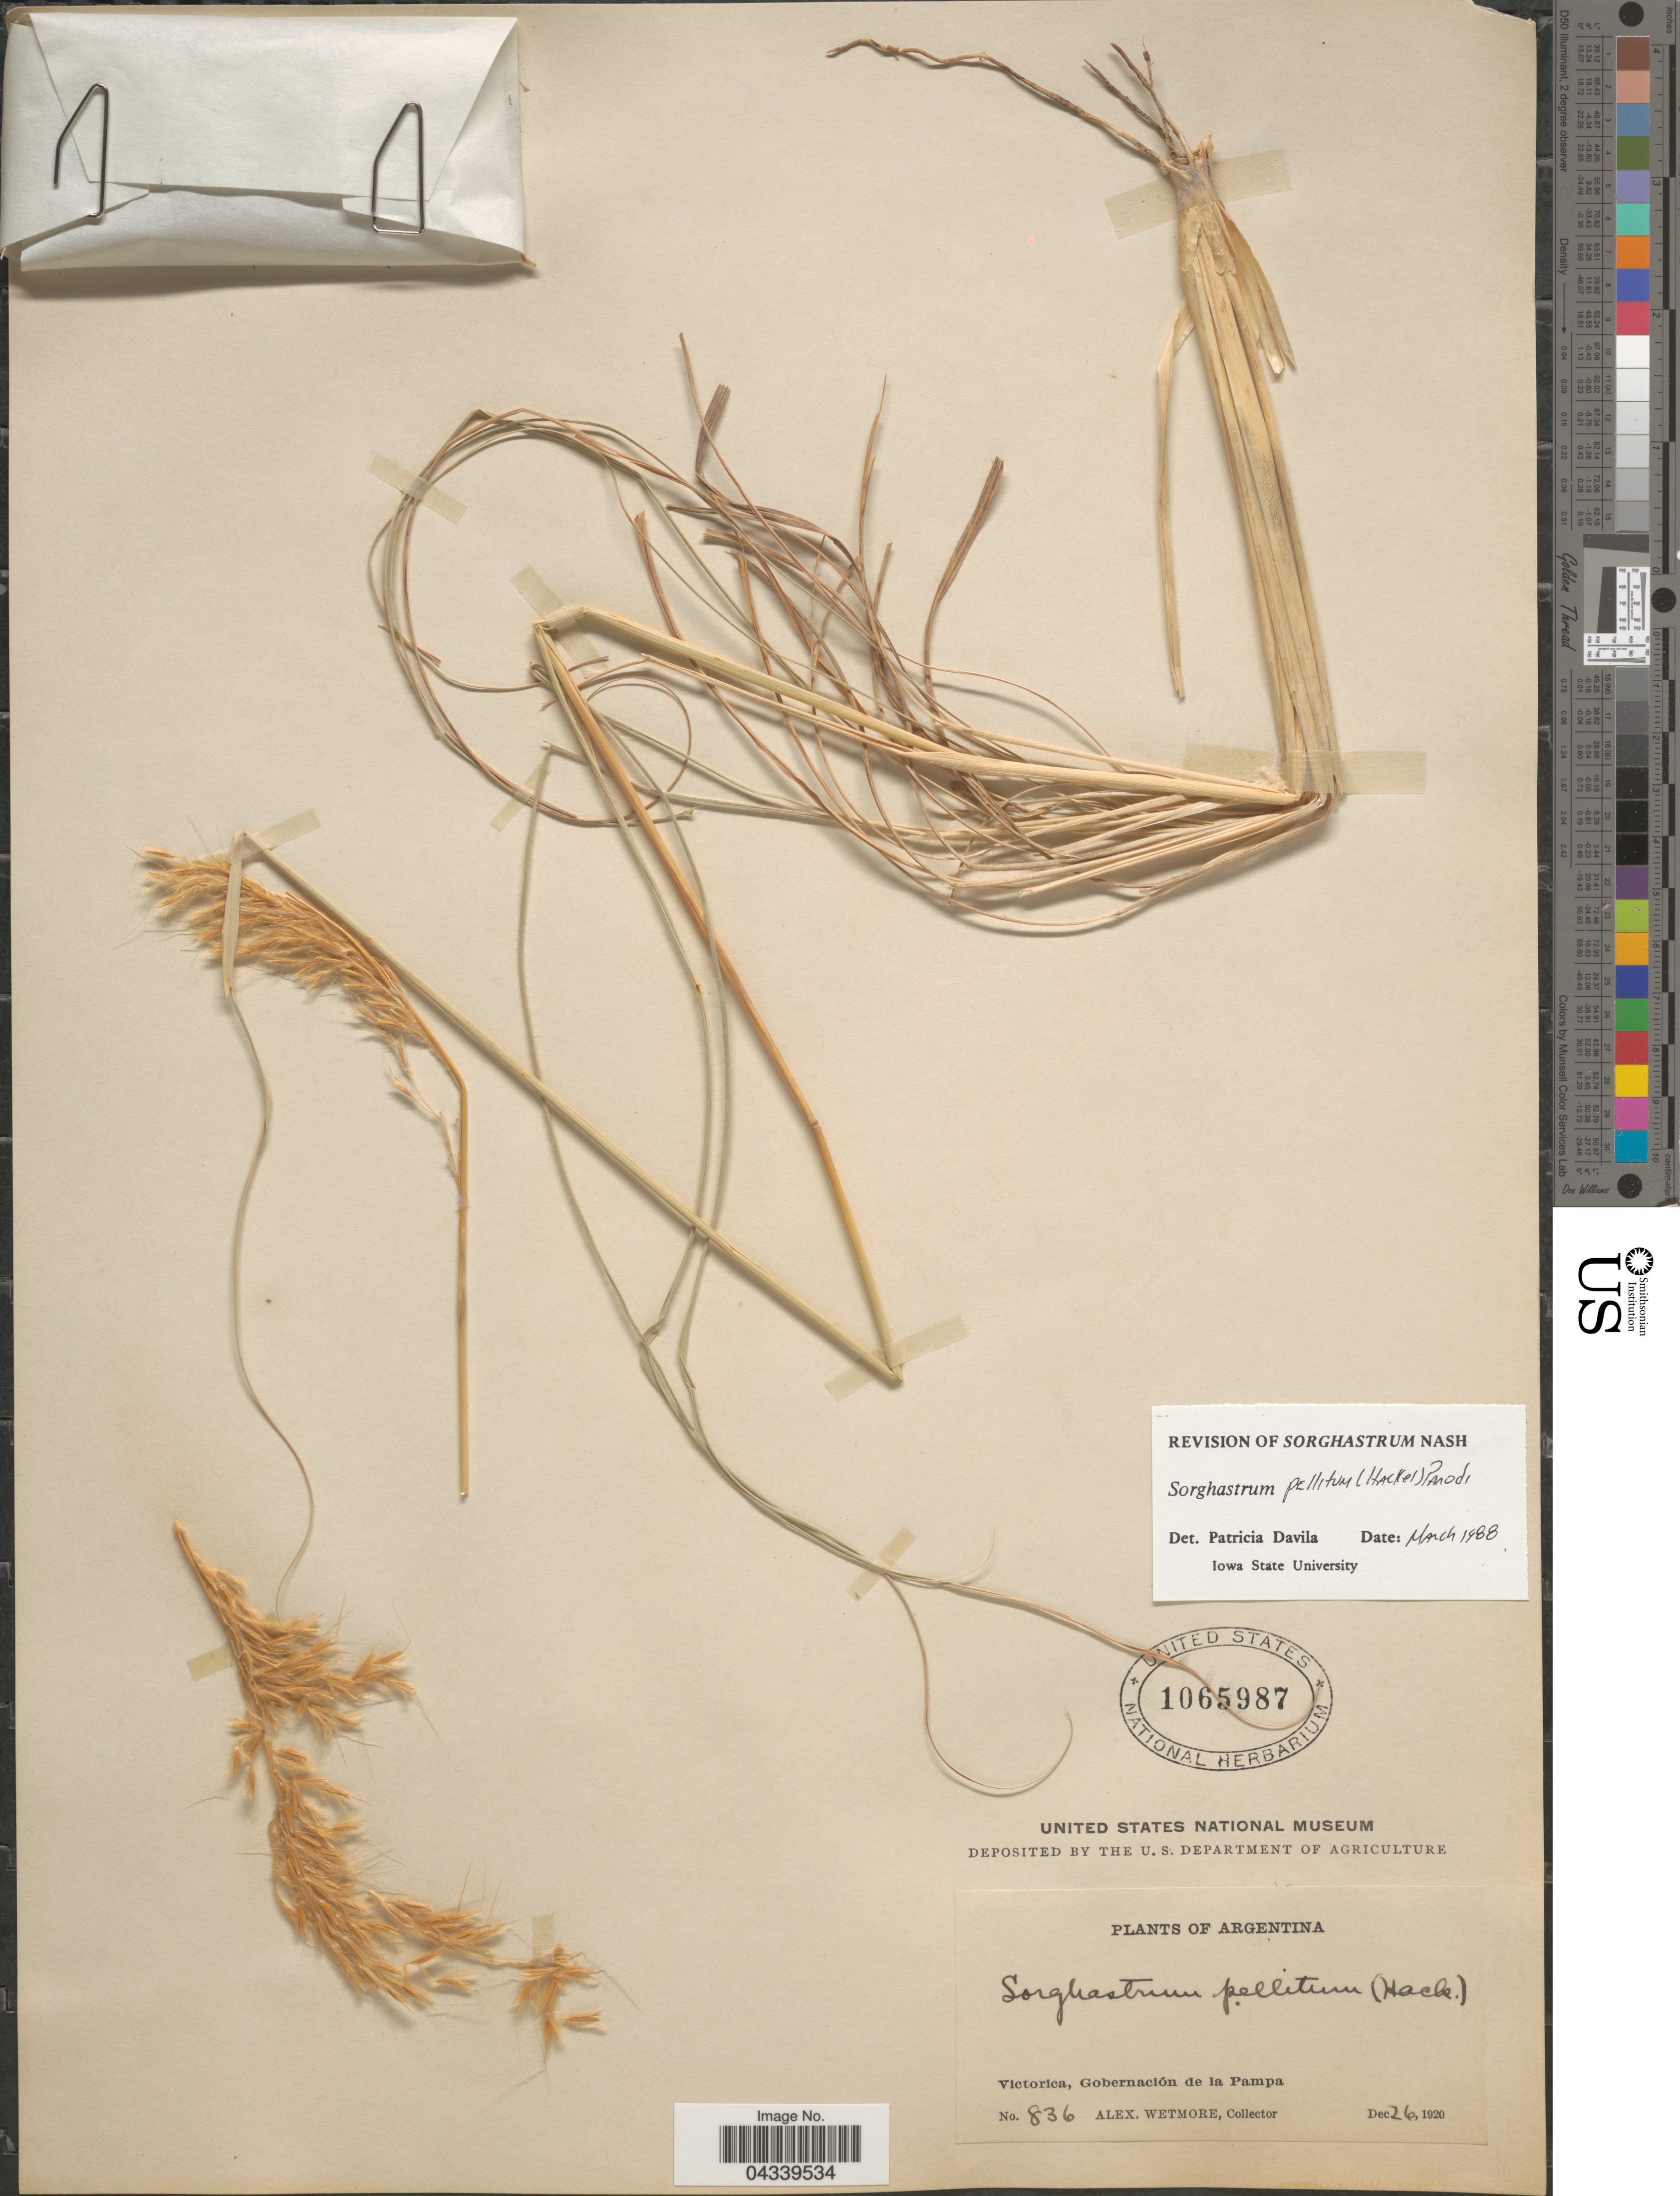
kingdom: Plantae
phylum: Tracheophyta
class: Liliopsida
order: Poales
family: Poaceae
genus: Sorghastrum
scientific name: Sorghastrum pellitum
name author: (Hack.) Parodi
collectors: A. Wetmore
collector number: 836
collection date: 1920-12-26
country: Argentina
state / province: La Pampa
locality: Victoria, Gobernación de la Pampa.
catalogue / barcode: US 1065987